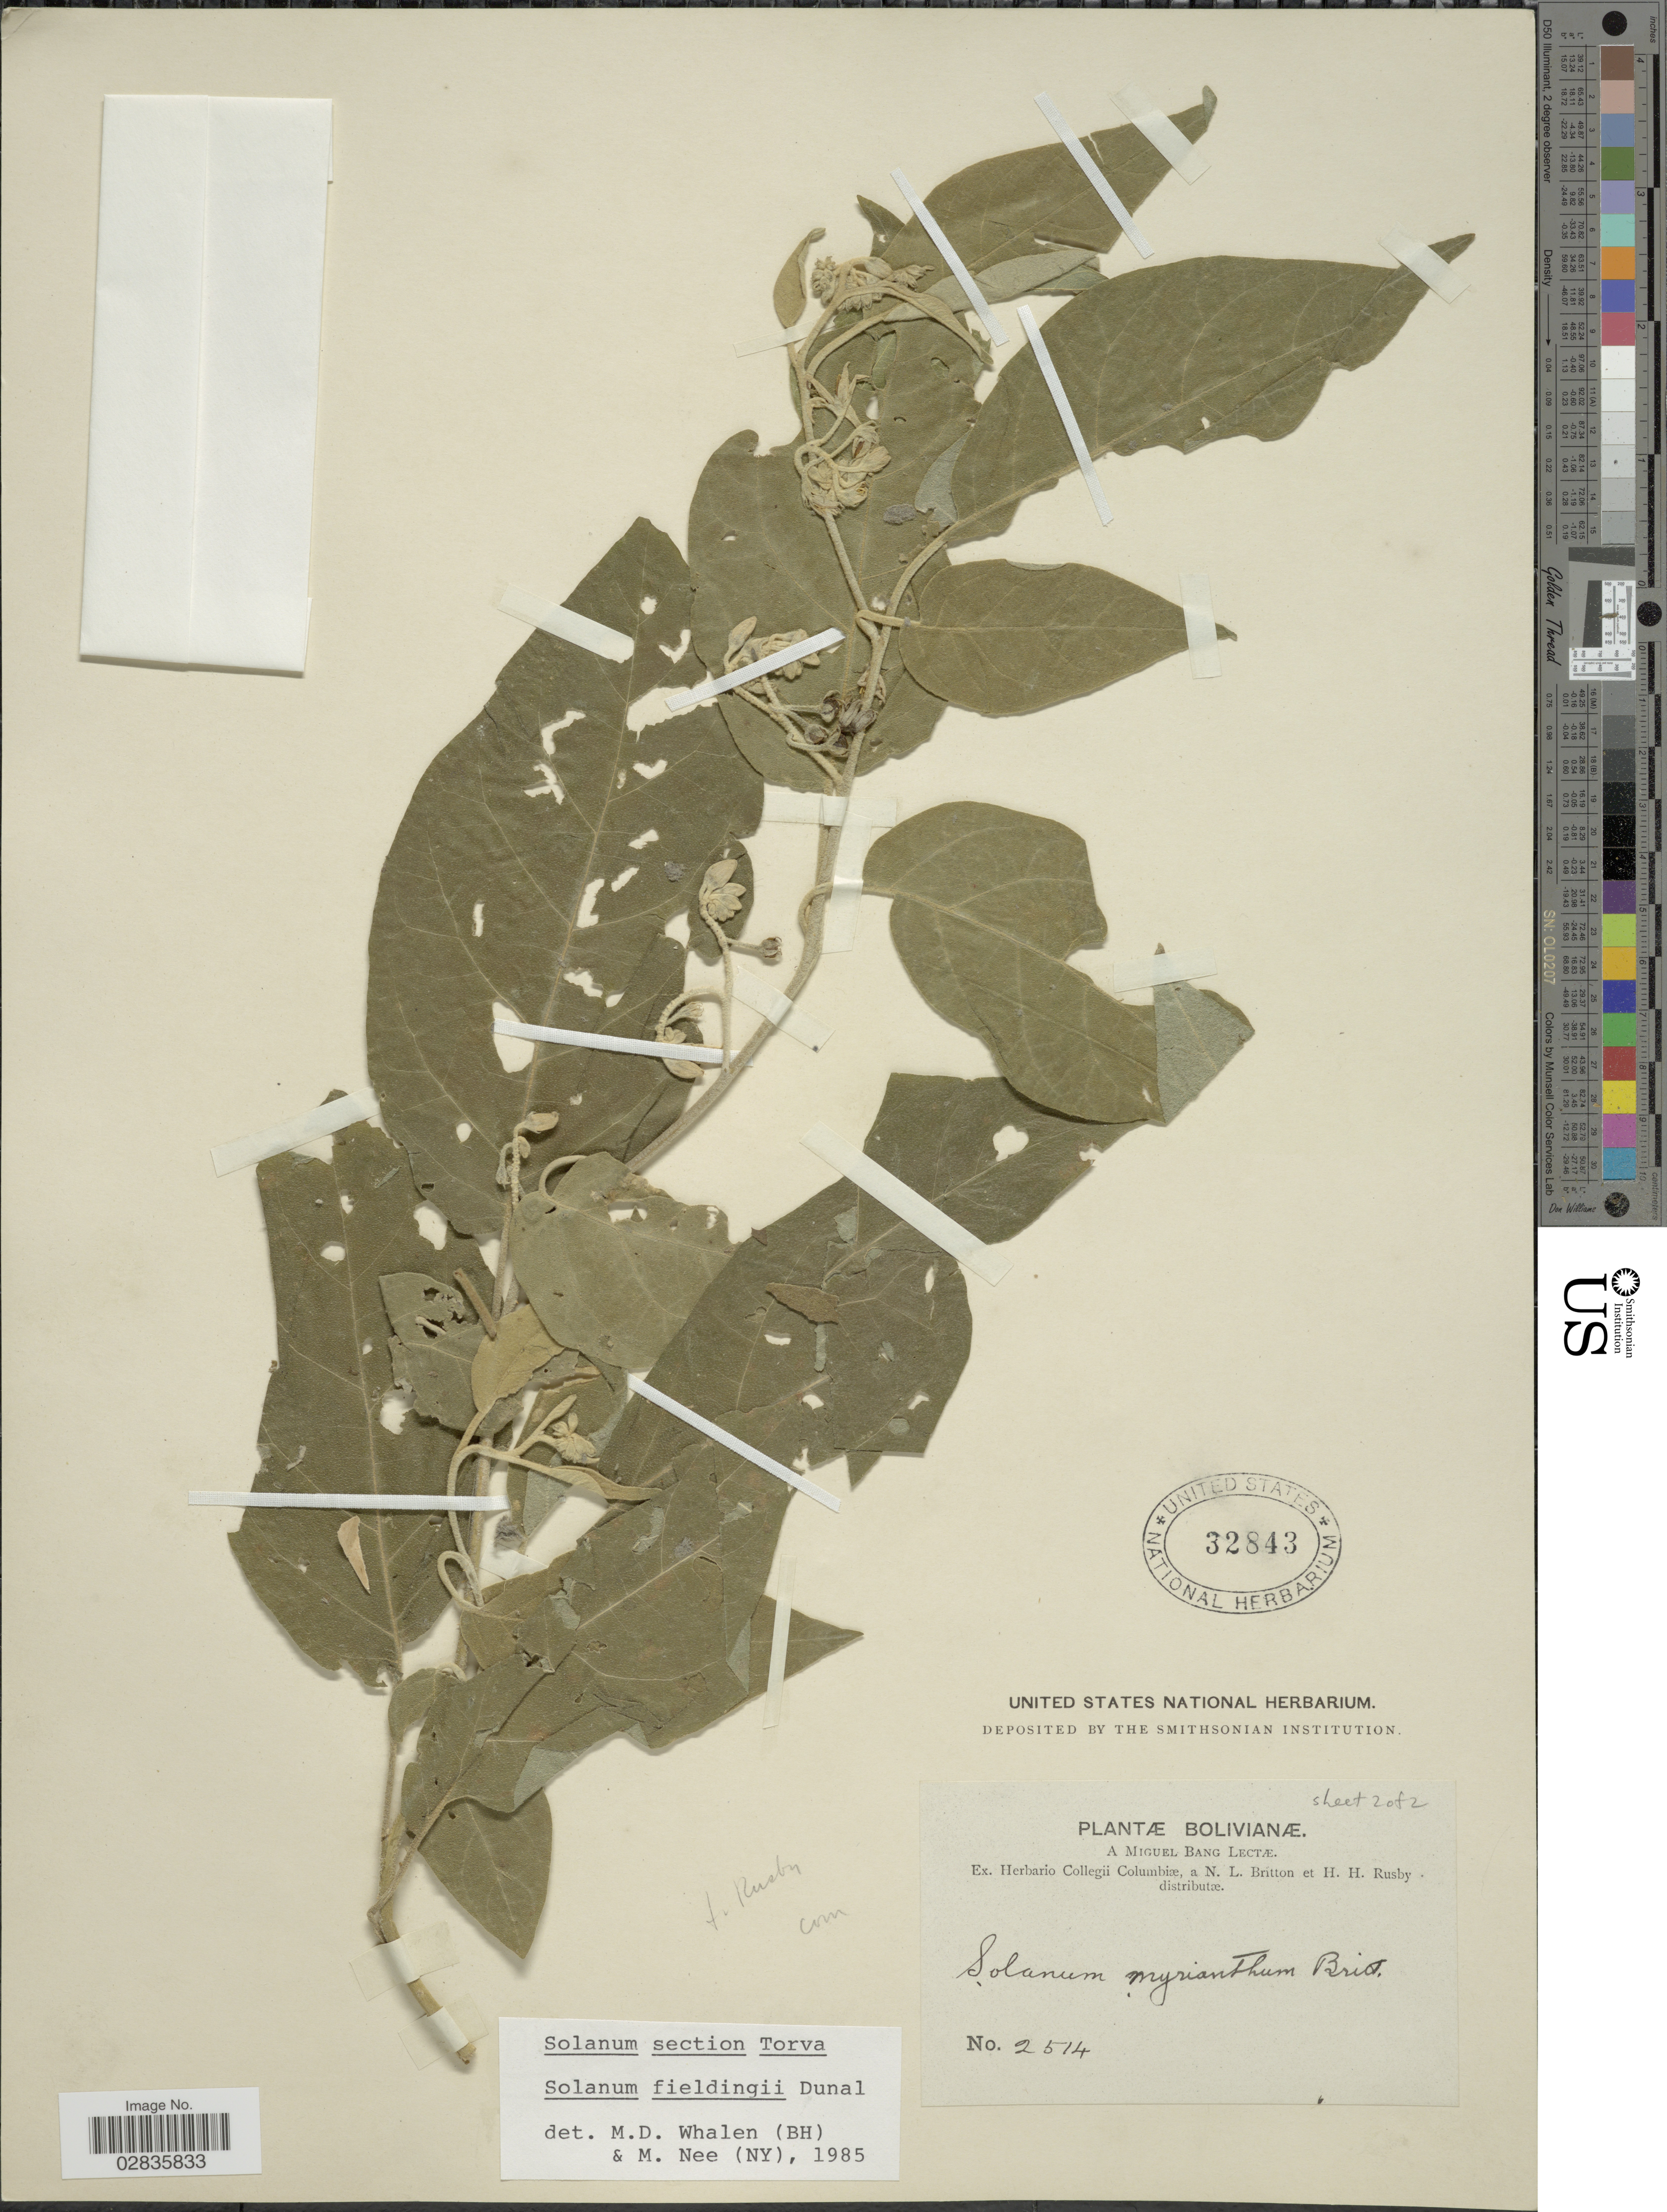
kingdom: Plantae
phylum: Tracheophyta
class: Magnoliopsida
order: Solanales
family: Solanaceae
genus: Solanum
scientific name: Solanum fieldingii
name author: Moric. ex Dunal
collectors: M. Bang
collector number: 2514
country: Bolivia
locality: Bolivianæ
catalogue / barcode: US 32843